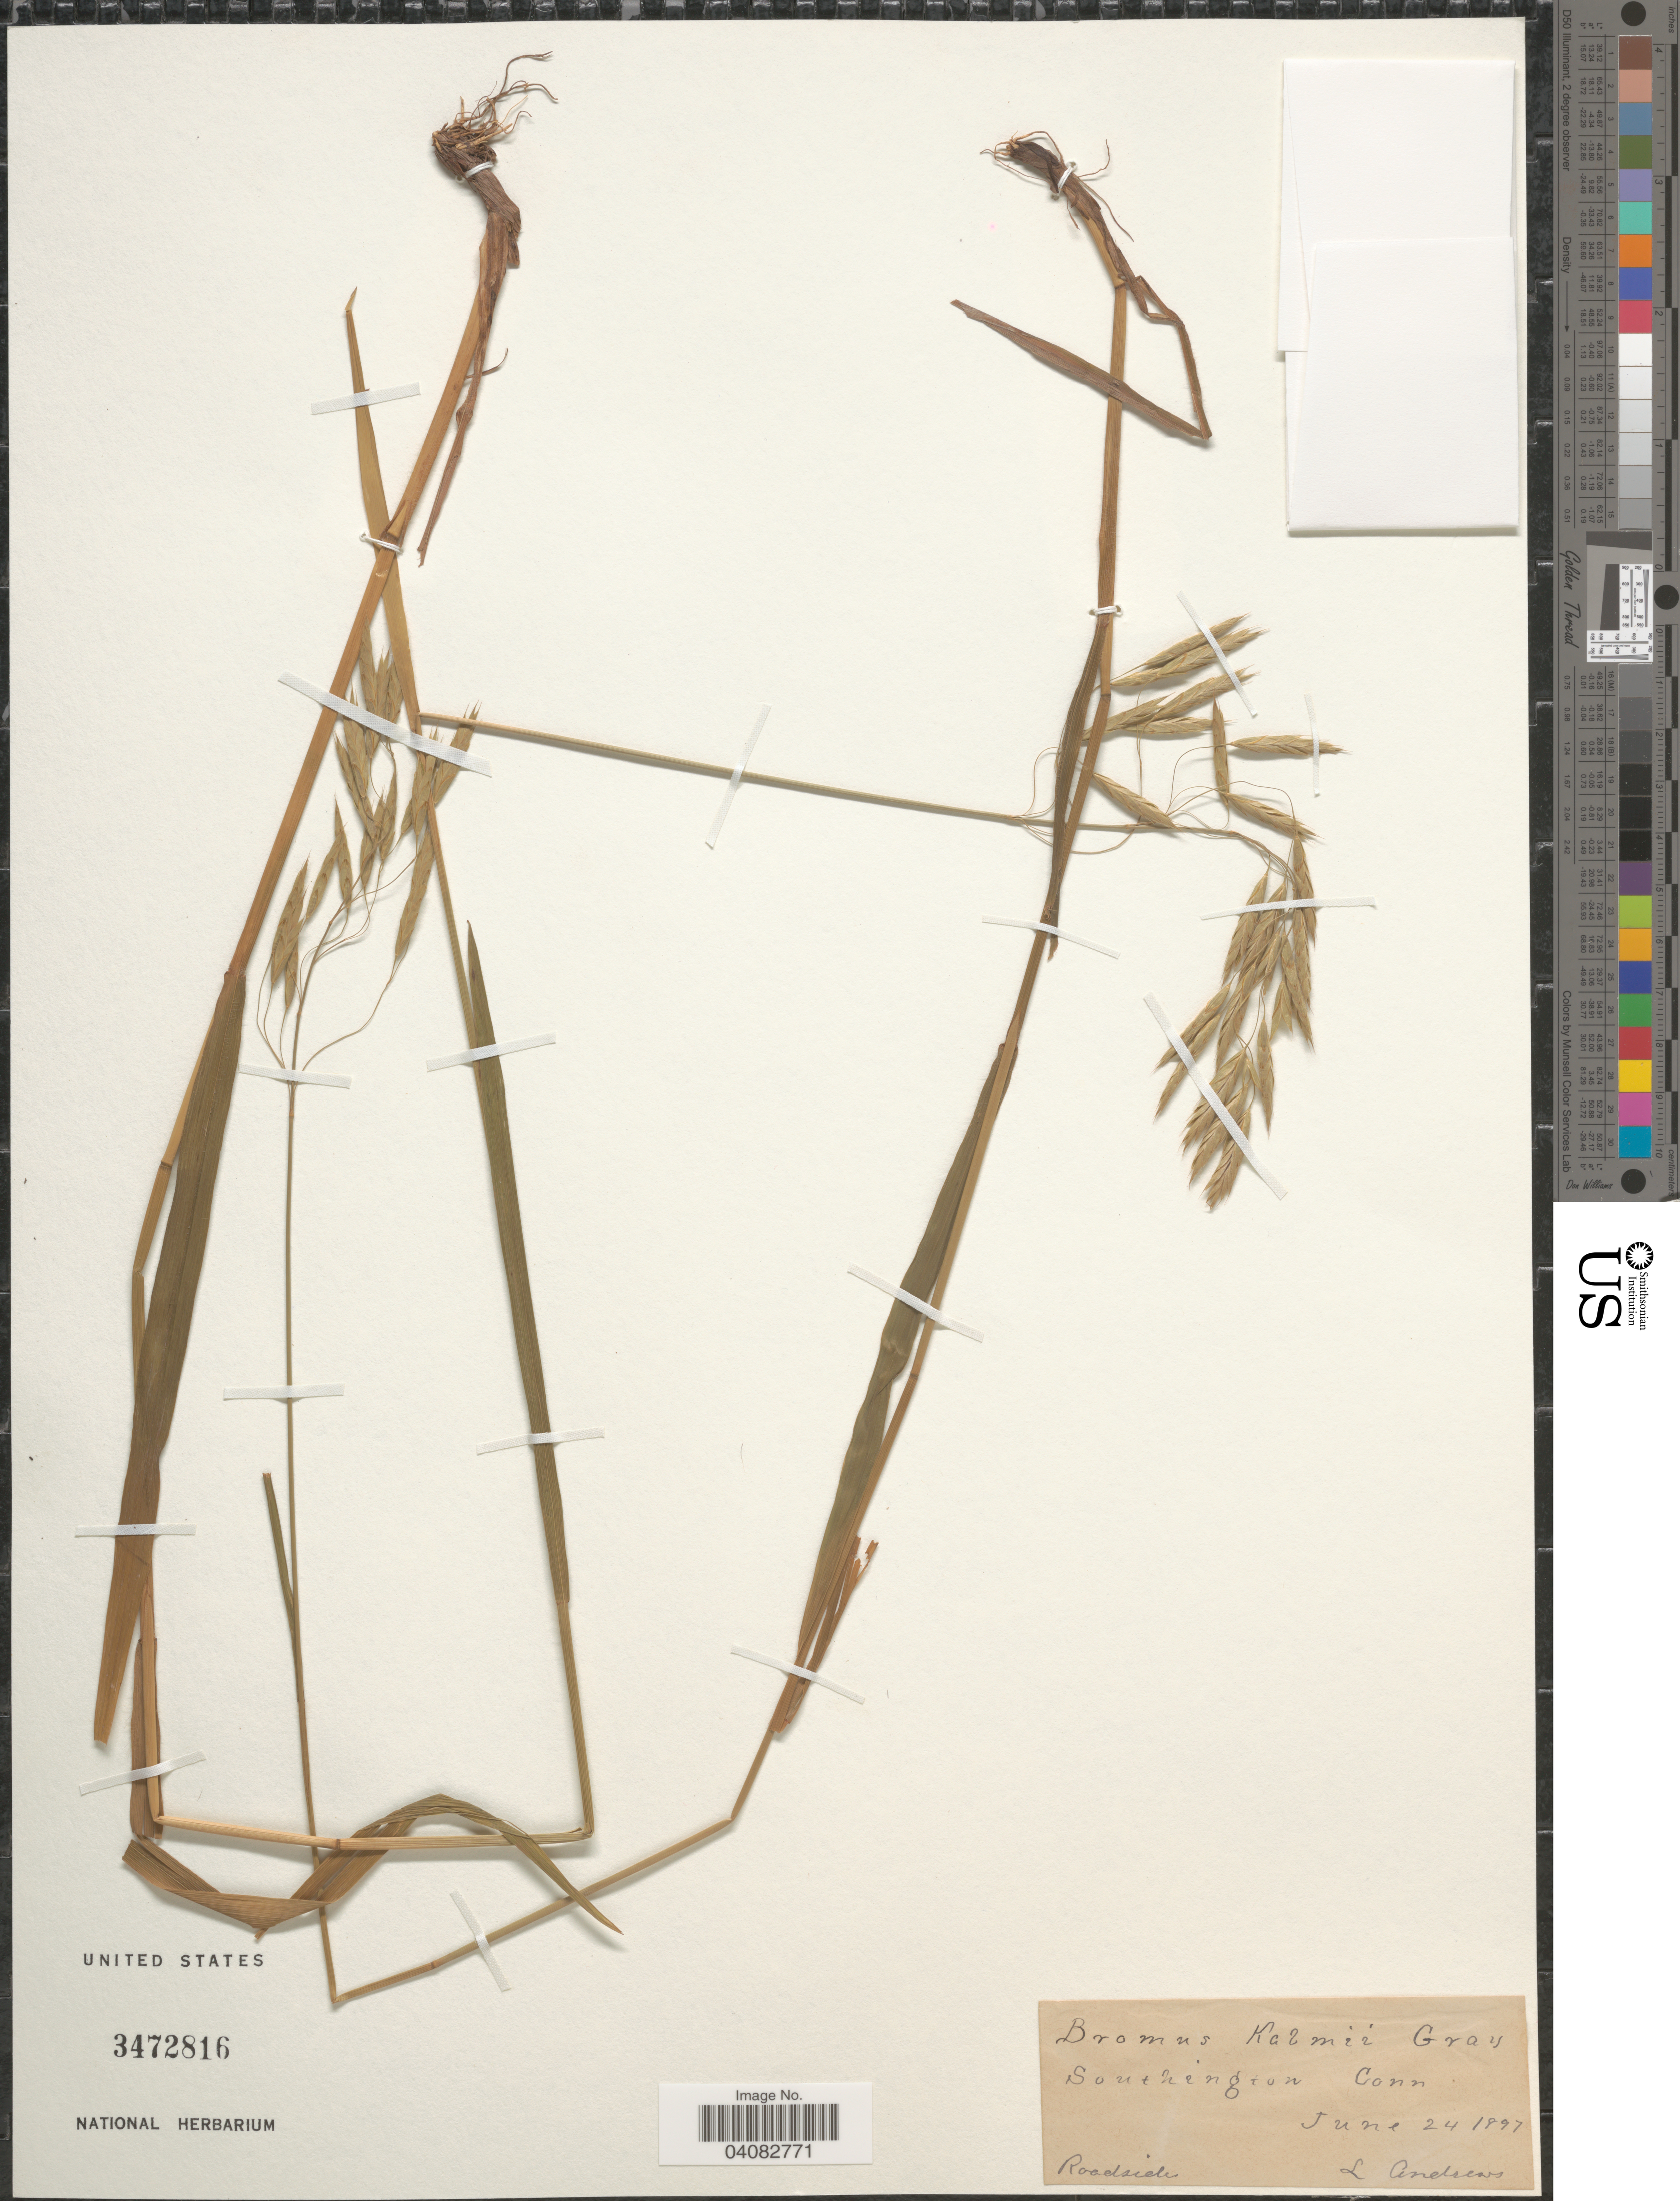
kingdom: Plantae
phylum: Tracheophyta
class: Liliopsida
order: Poales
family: Poaceae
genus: Bromus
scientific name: Bromus kalmii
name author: A. Gray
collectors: L. Andrews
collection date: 1997-06-24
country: United States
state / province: Connecticut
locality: Southington. Roadsides.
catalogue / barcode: US 3472816